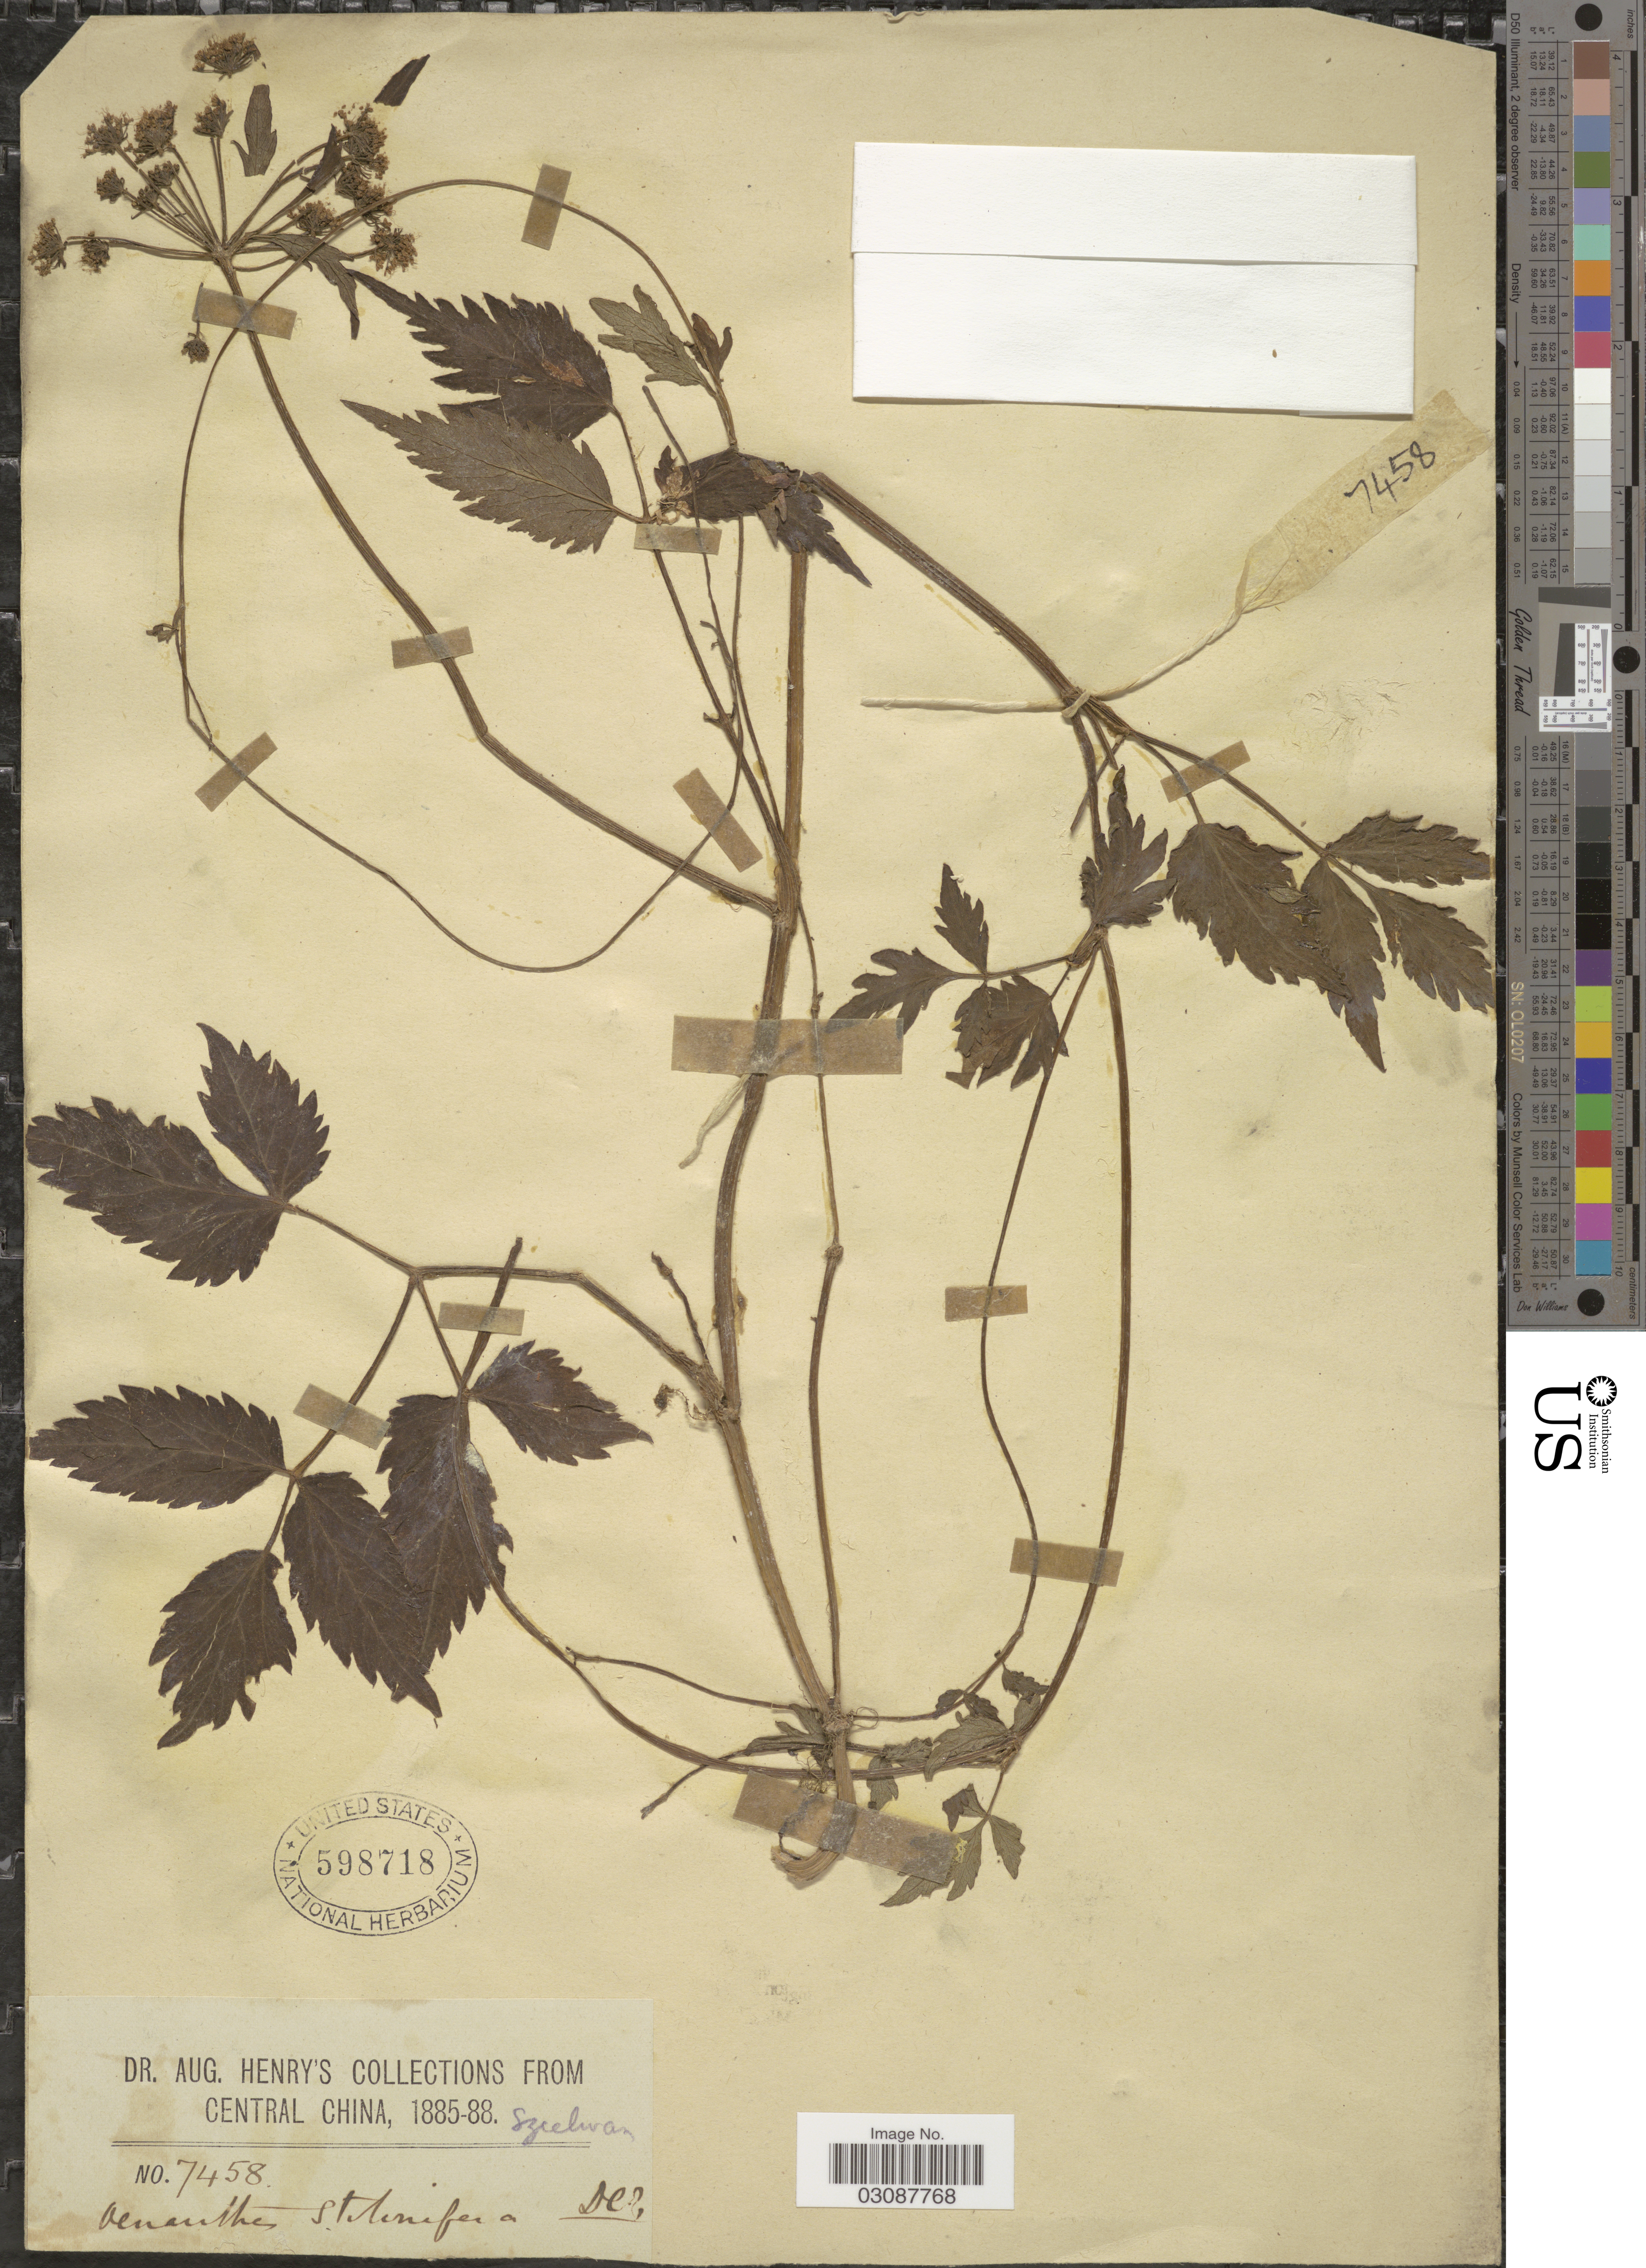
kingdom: Plantae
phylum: Tracheophyta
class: Magnoliopsida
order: Apiales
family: Apiaceae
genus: Oenanthe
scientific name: Oenanthe sinensis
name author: Dunn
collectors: A. Henry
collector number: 7458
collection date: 1885/1888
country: China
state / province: Sichuan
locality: Central China, Szechwan.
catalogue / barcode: US 598718